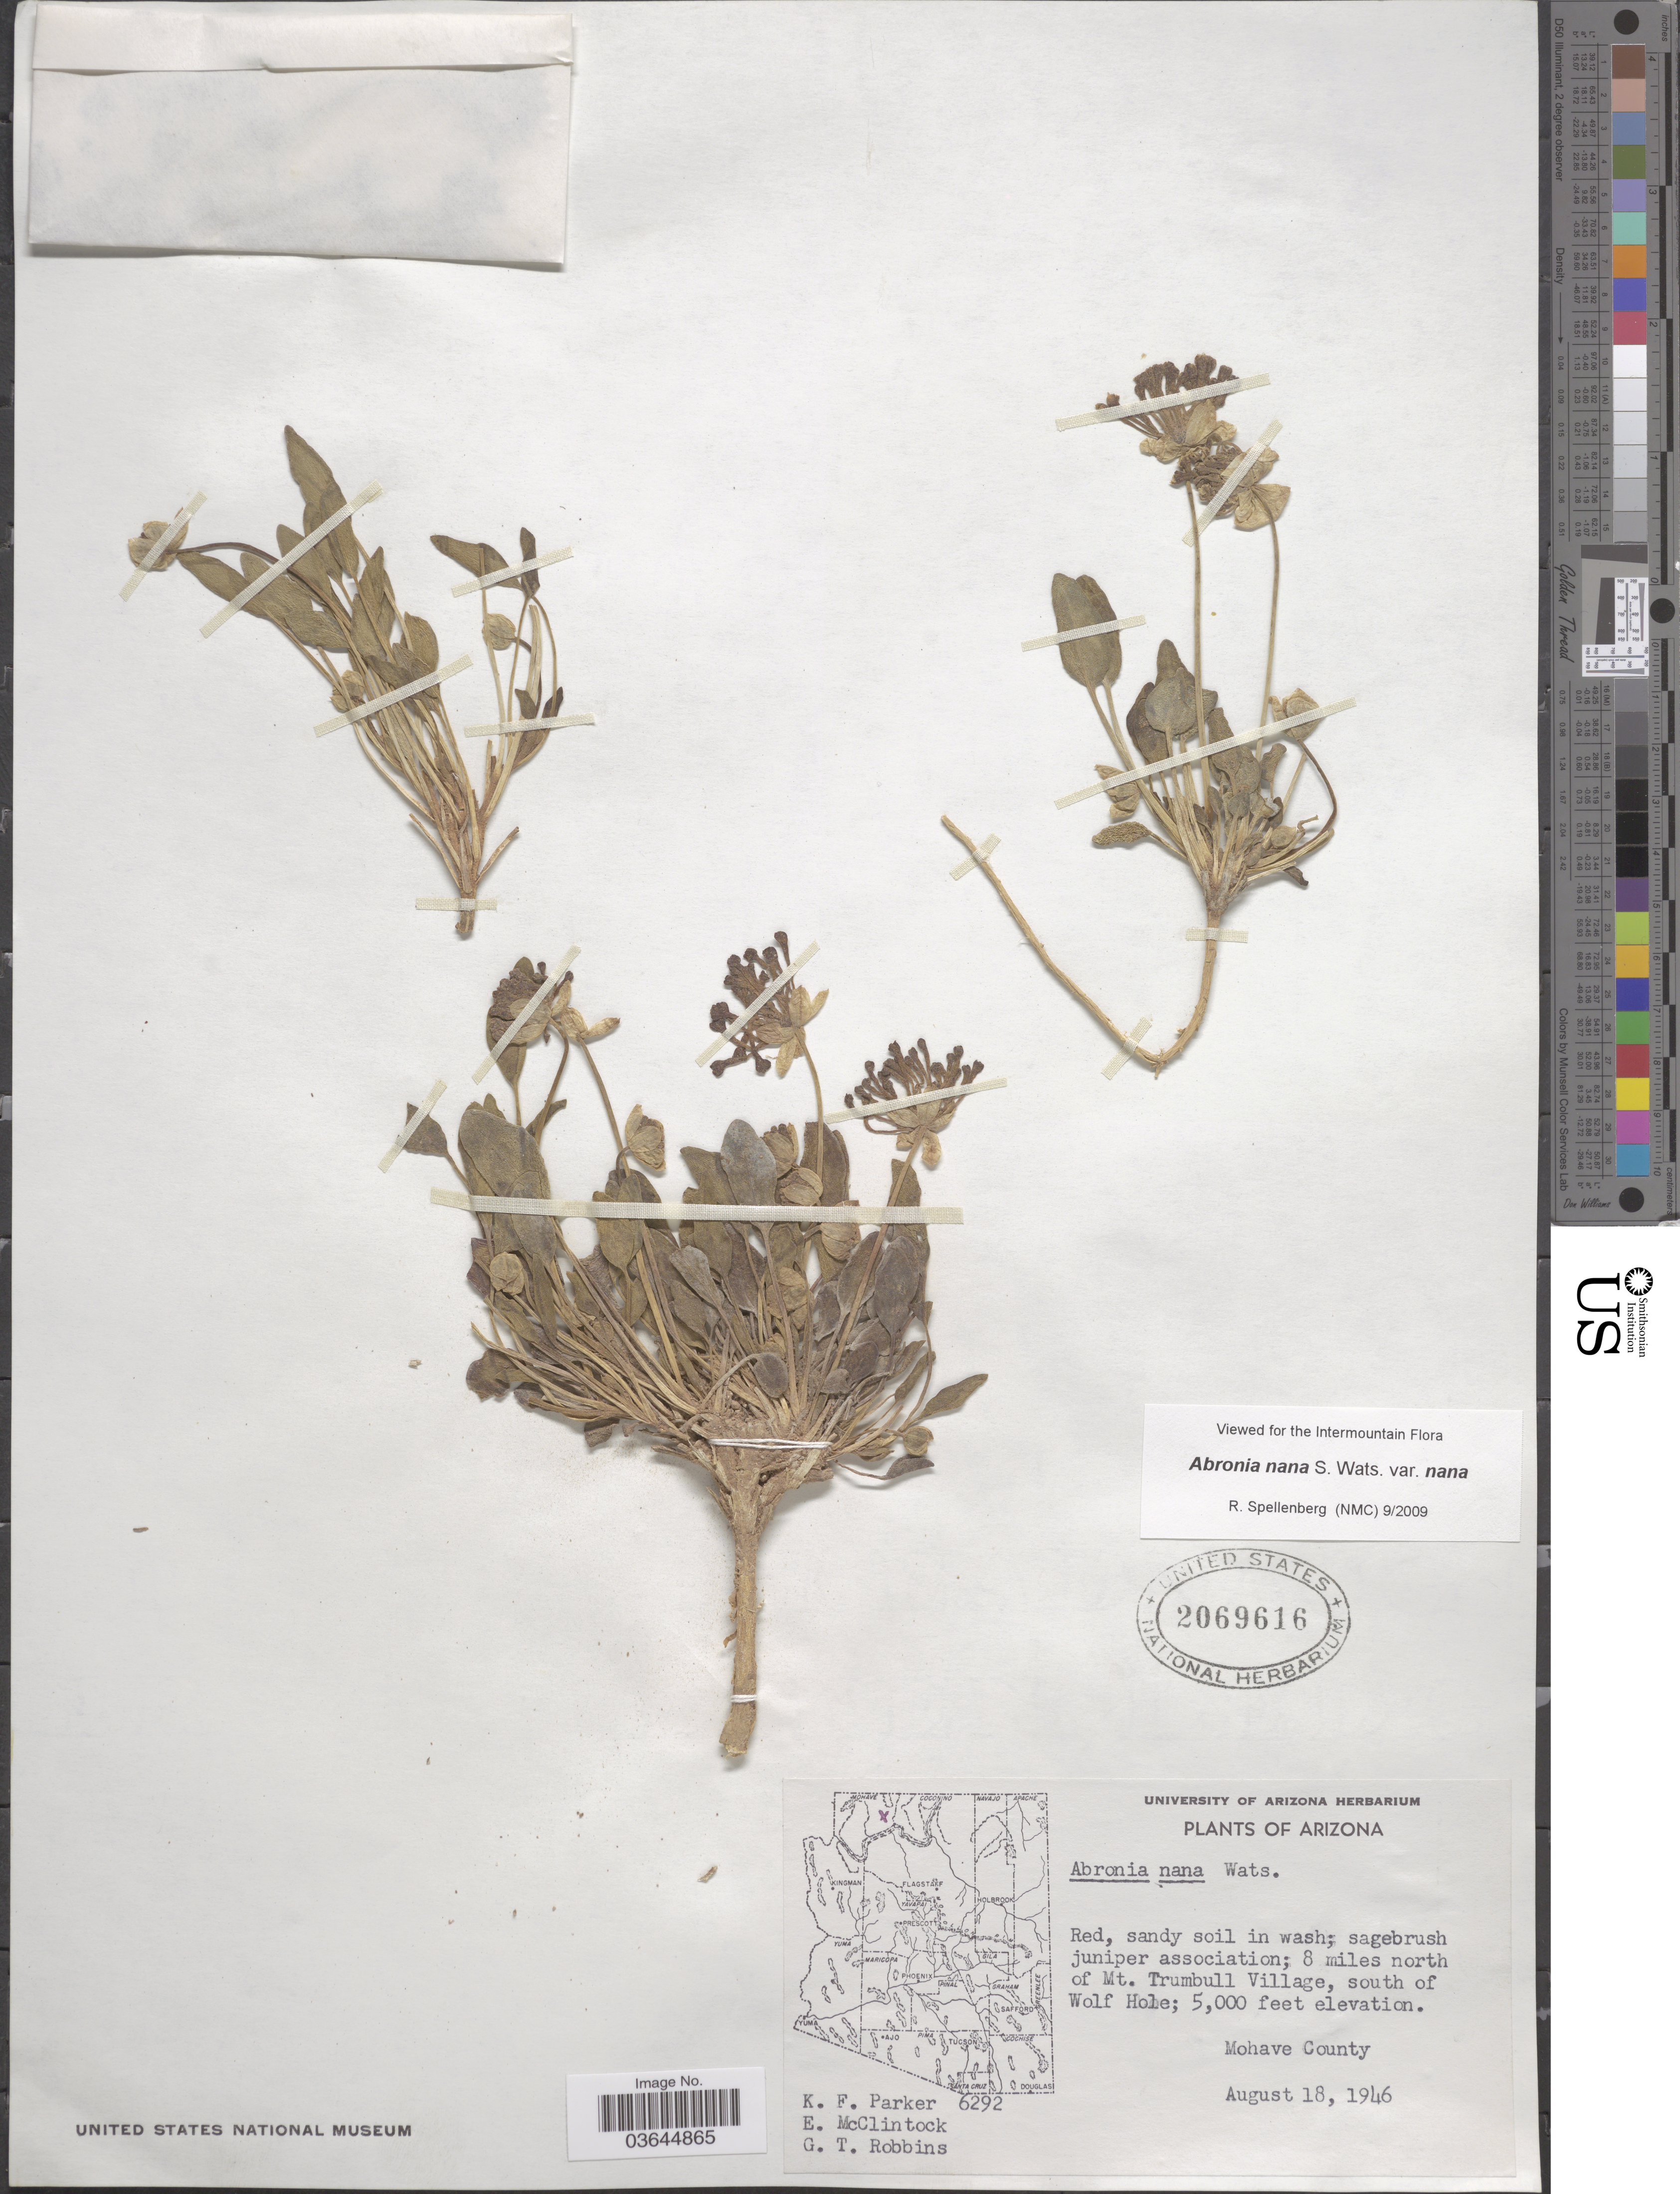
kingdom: Plantae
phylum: Tracheophyta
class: Magnoliopsida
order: Caryophyllales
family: Nyctaginaceae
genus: Abronia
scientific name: Abronia nana var. nana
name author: S. Watson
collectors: K. F. Parker, E. McClintock & G. T. Robbins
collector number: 6292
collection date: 1946-08-18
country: United States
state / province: Arizona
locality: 8 miles north of Mt. Trumbull Village, south of Wolf Hole. Mohave County.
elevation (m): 1524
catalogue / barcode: US 2069616